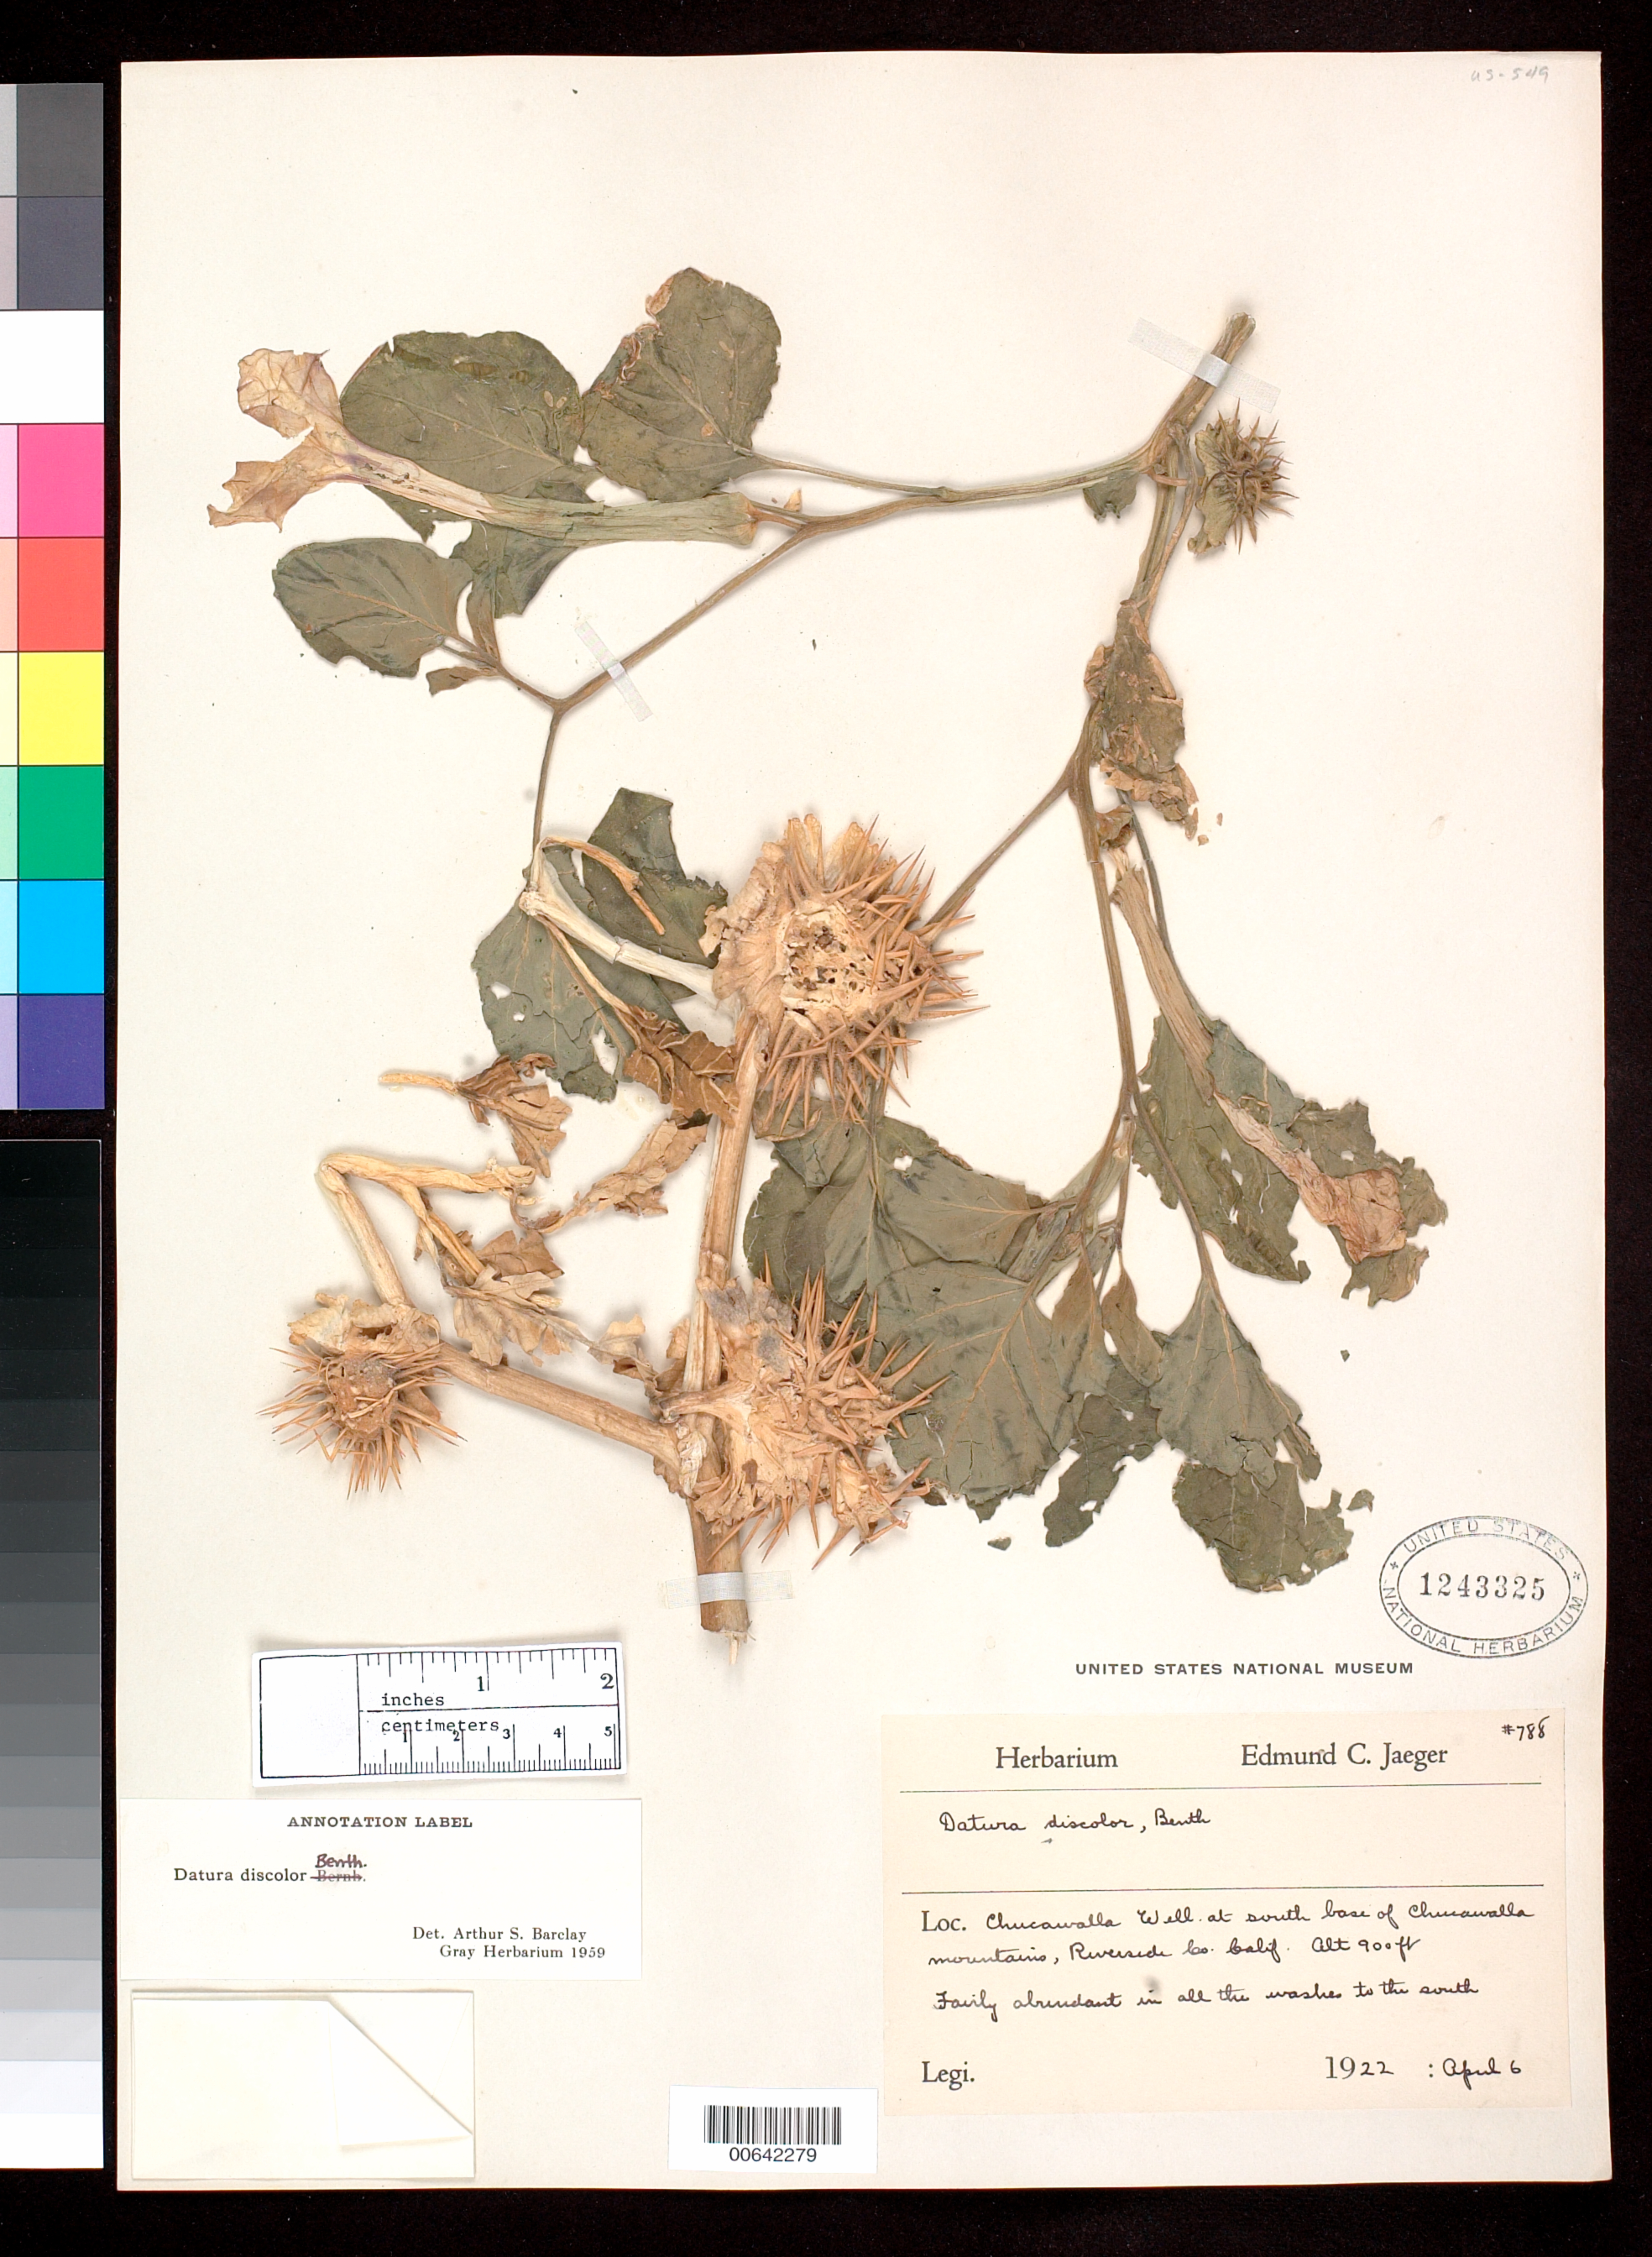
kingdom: Plantae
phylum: Tracheophyta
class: Magnoliopsida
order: Solanales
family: Solanaceae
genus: Datura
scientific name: Datura discolor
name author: Bernh.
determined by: Barclay, A. S., (GH), Harvard University Herbaria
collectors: E. Jaeger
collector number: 788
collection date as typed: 06 Apr 1922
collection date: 1922-04-06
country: United States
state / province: California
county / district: Riverside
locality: Chucawalla Well at south base of Chucawalla Mts.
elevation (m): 274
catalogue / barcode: US 1243325